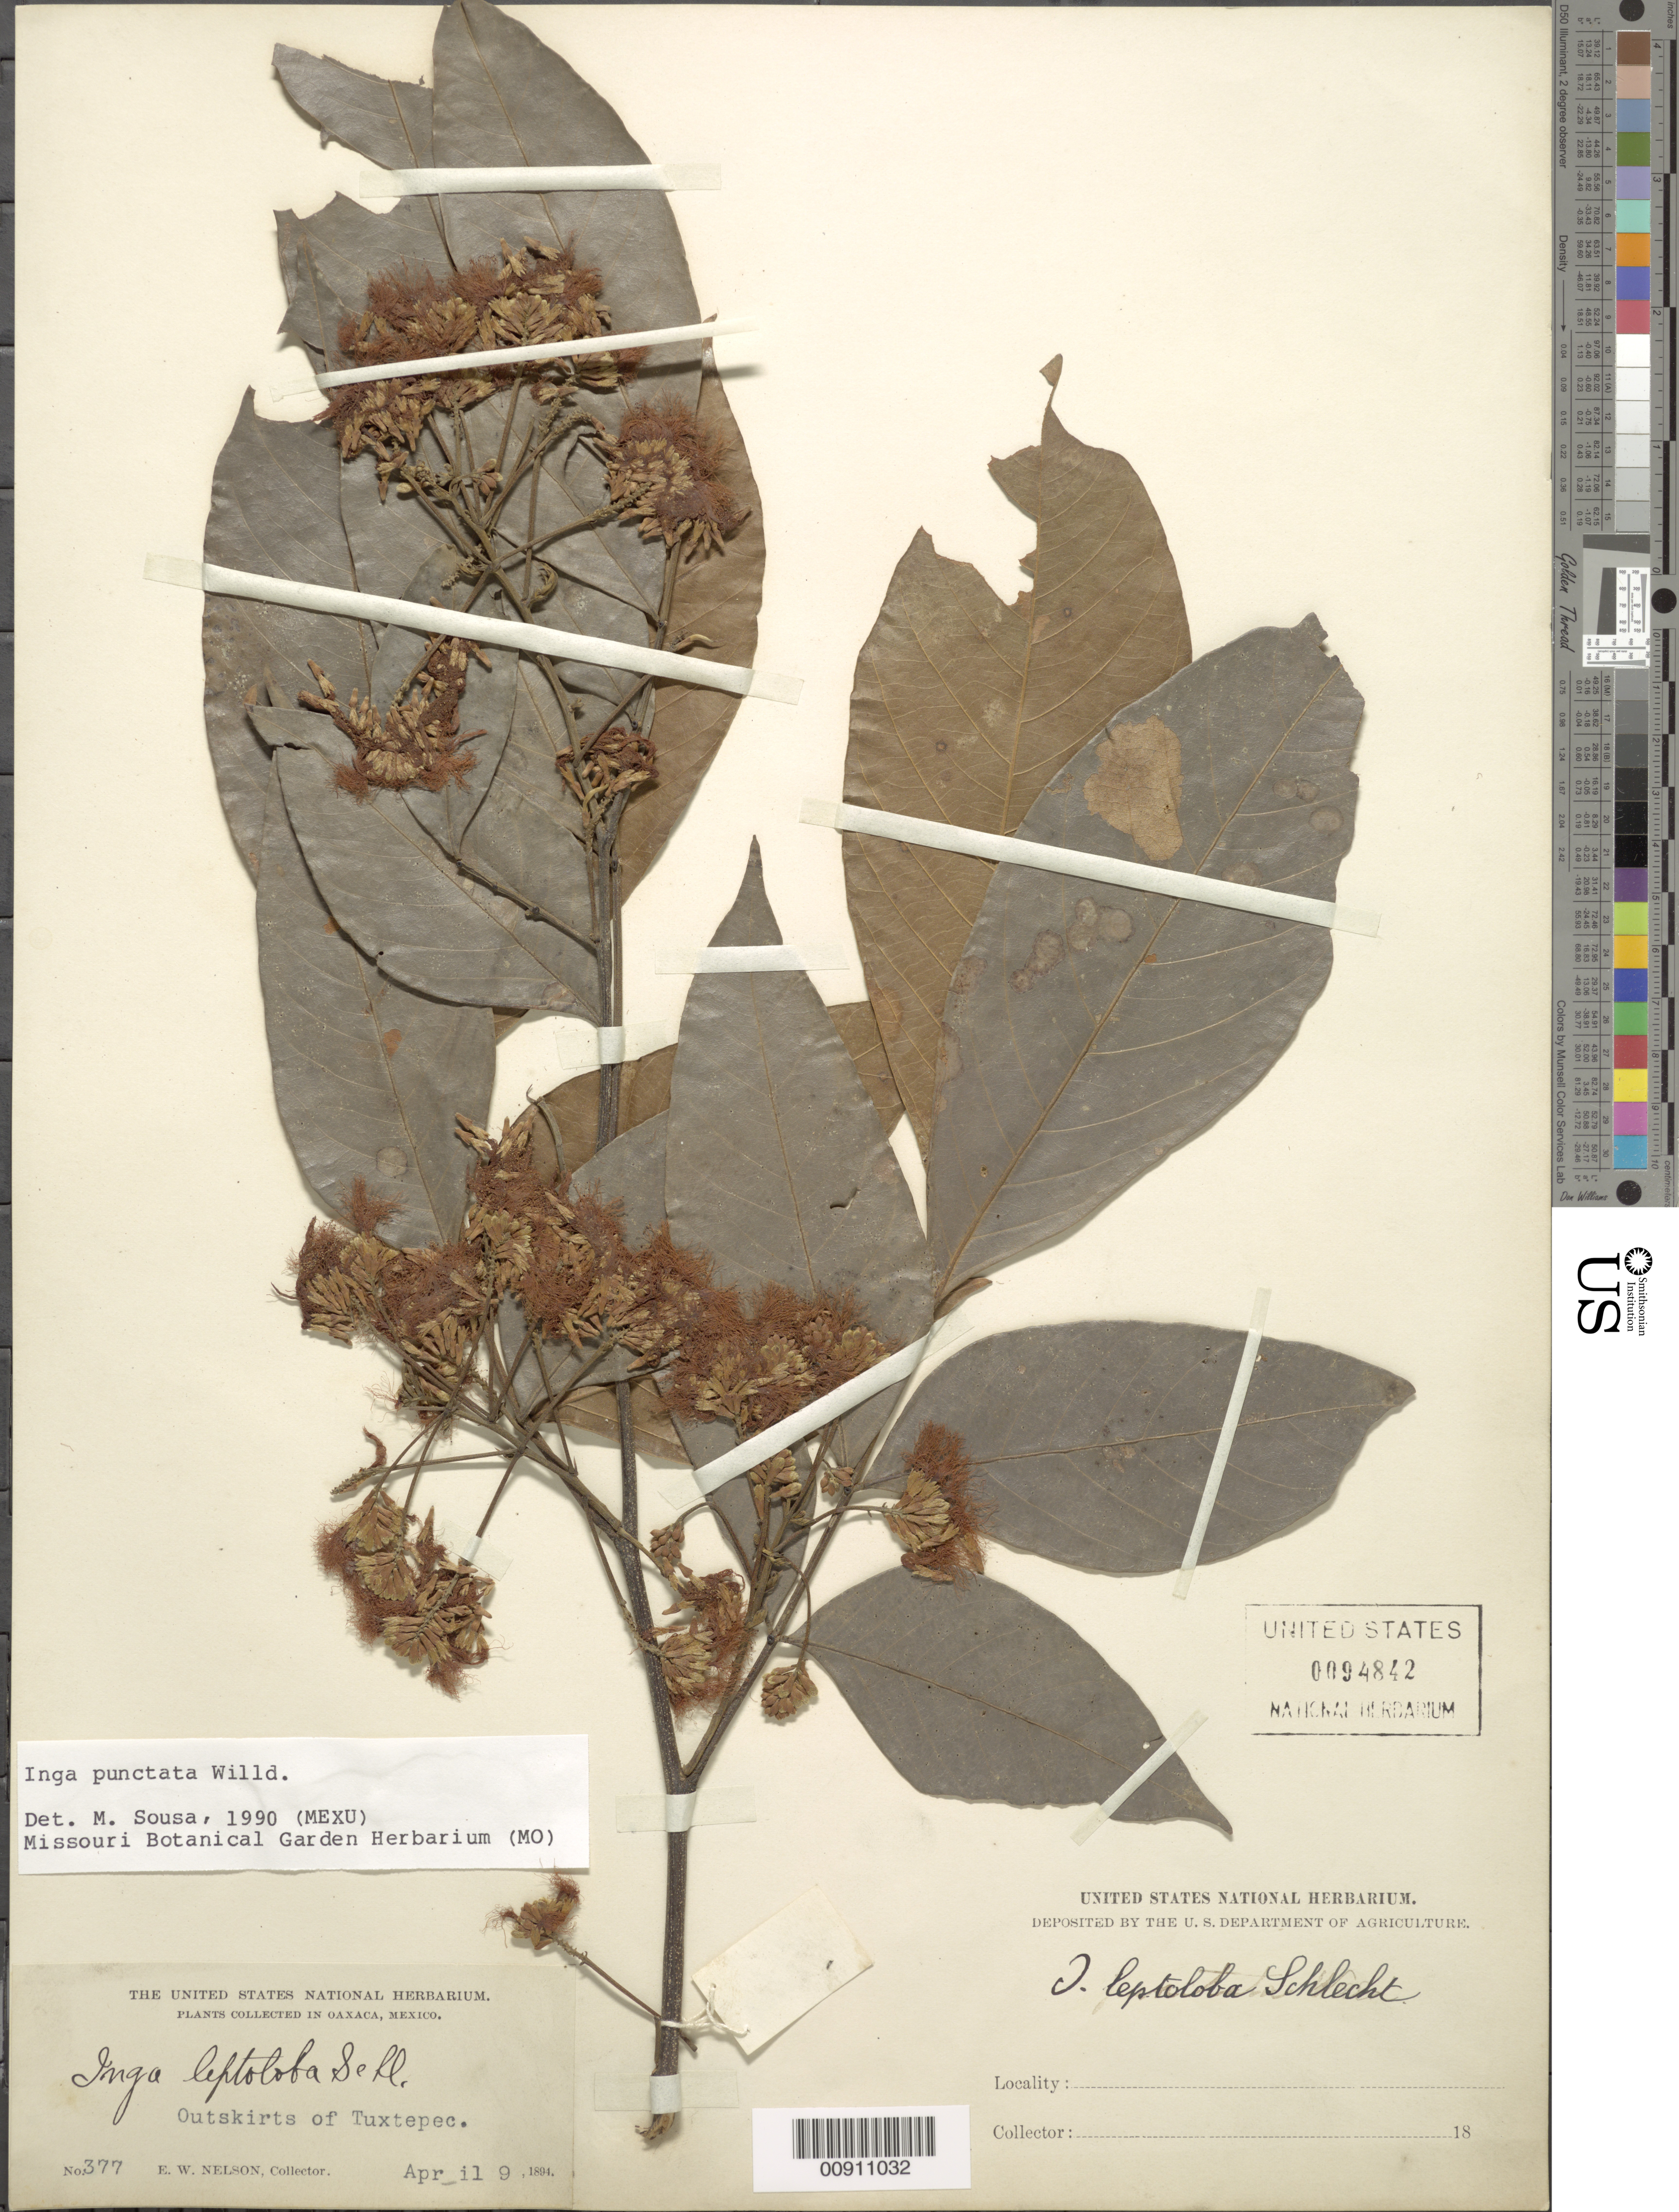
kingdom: Plantae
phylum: Tracheophyta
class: Magnoliopsida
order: Fabales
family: Fabaceae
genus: Inga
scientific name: Inga punctata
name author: Willd.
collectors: E. W. Nelson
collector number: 377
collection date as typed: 09 Apr 1894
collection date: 1894-04-09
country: Mexico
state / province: Oaxaca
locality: Outskirts of Tuxtepec, Oaxaca.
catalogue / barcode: US 94842